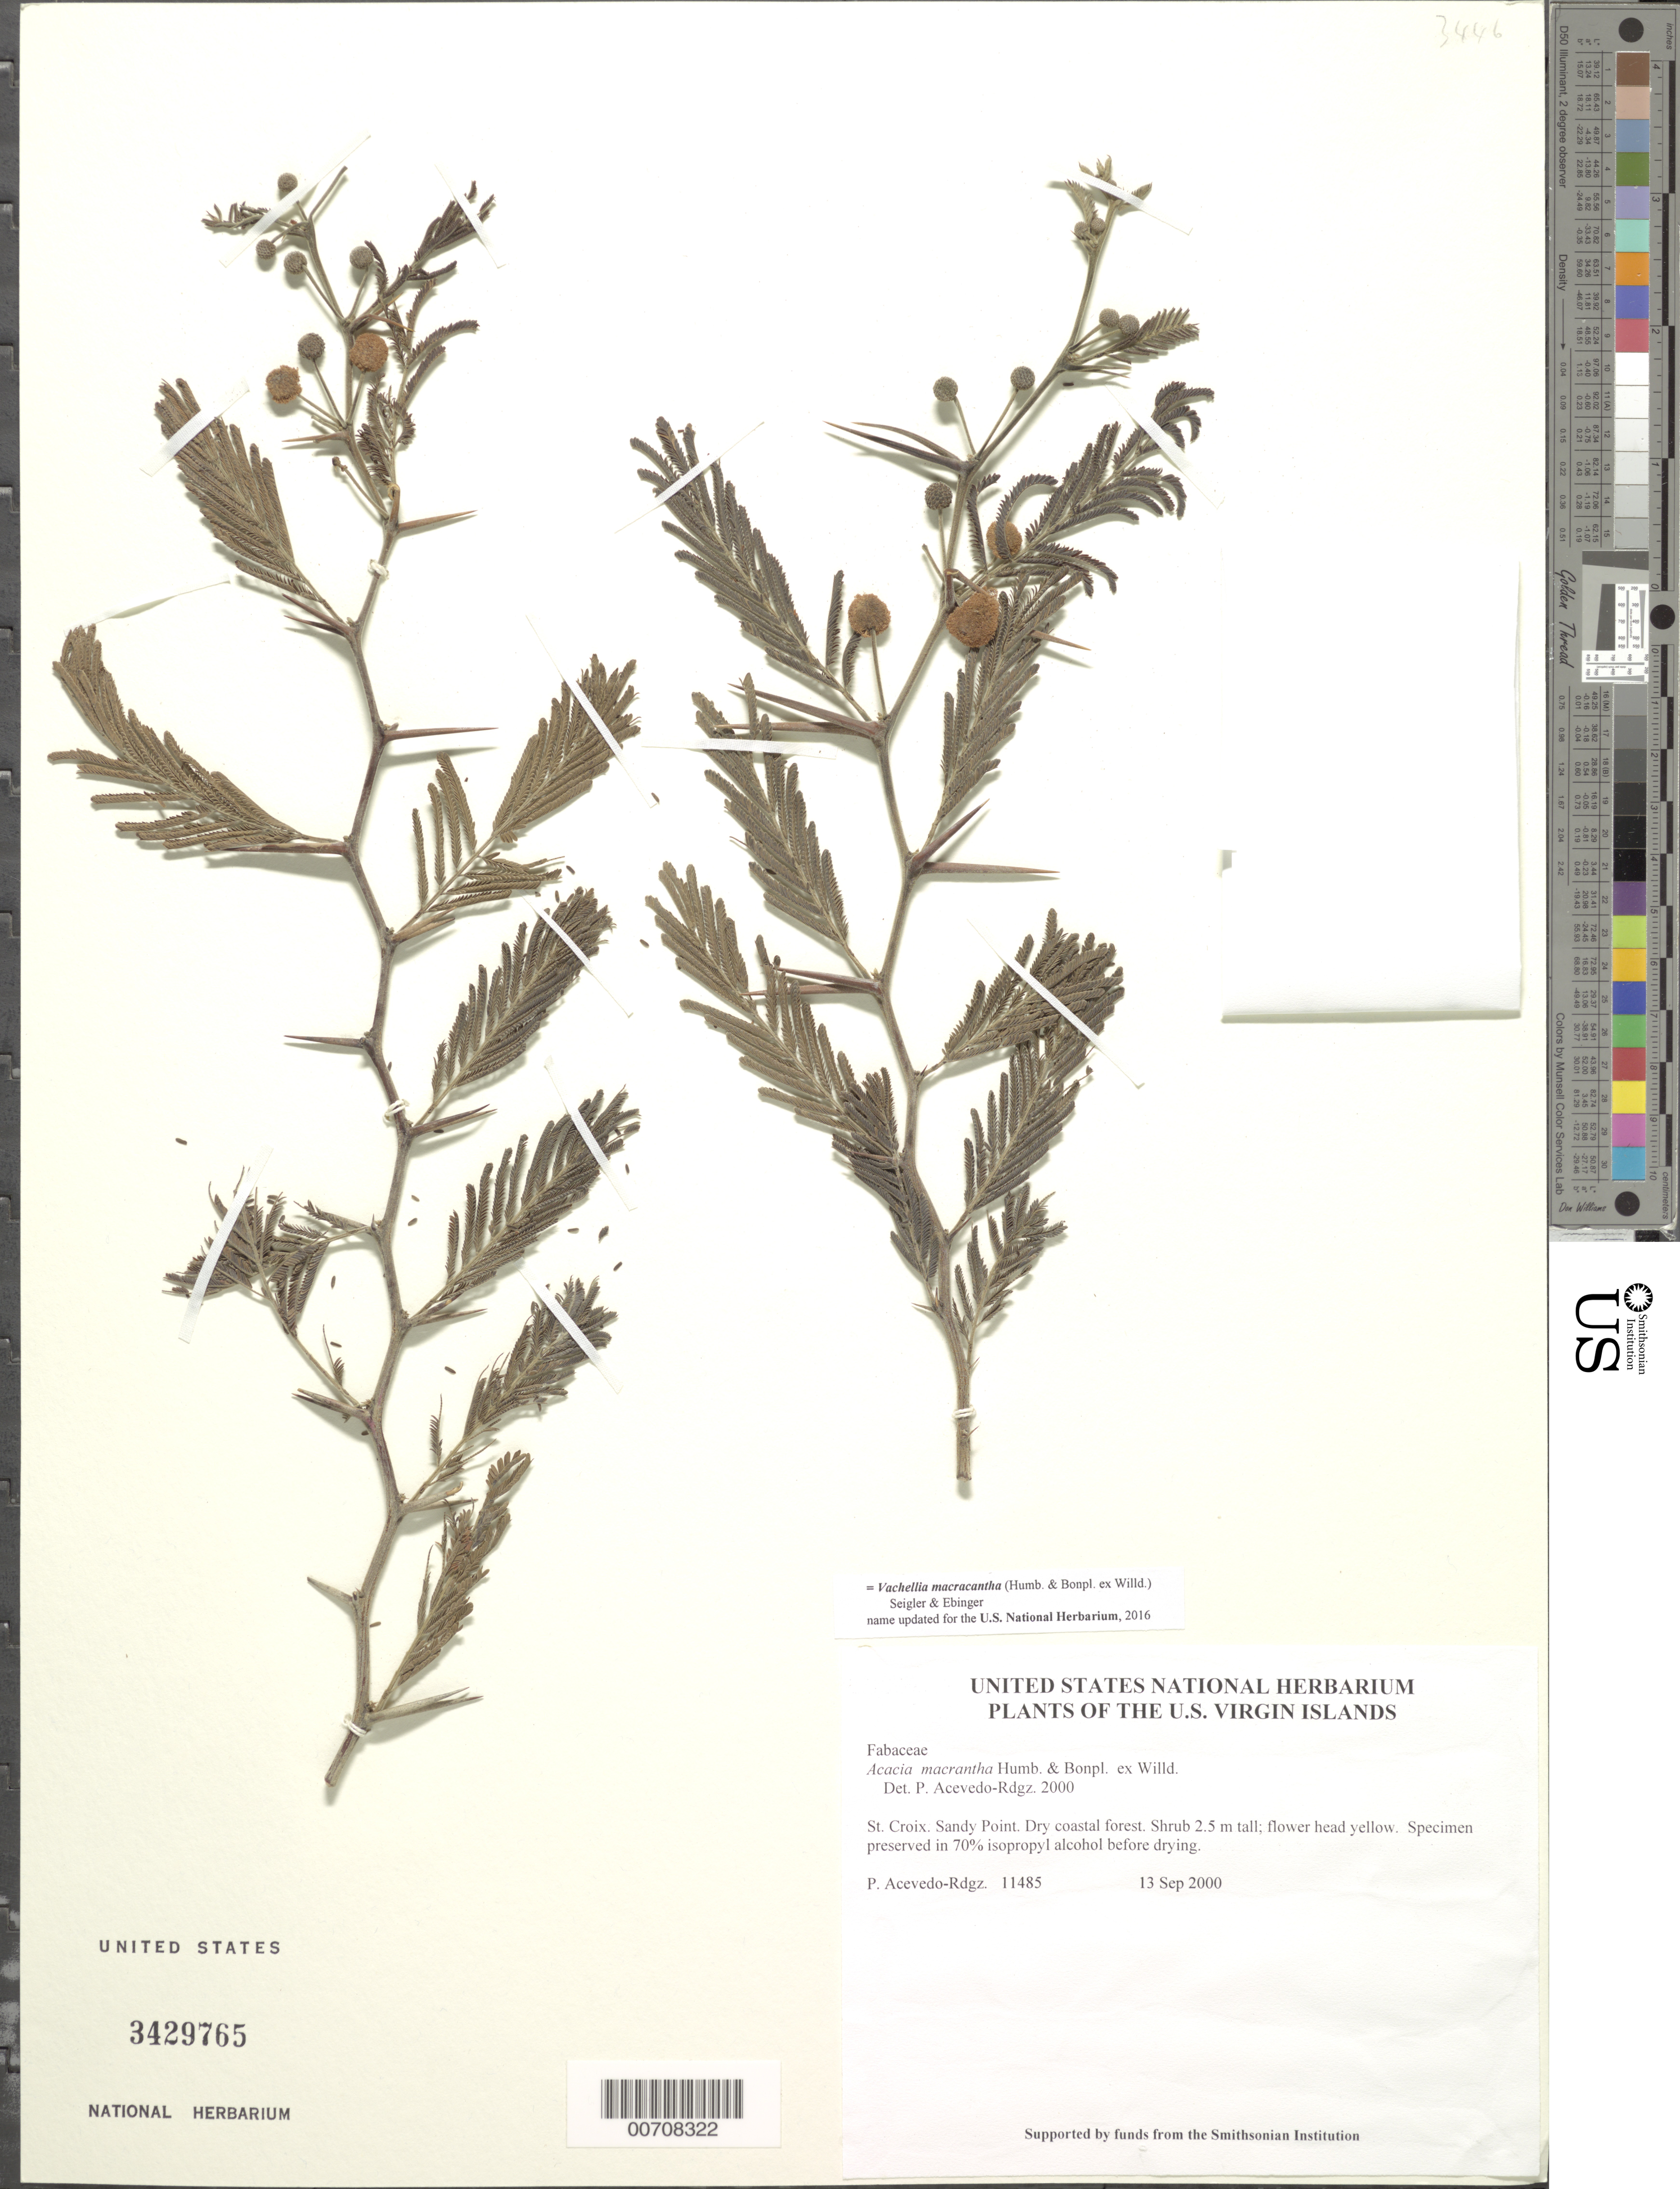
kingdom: Plantae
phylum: Tracheophyta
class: Magnoliopsida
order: Fabales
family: Fabaceae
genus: Vachellia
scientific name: Vachellia macracantha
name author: (Humb. & Bonpl. ex Willd.) Seigler & Ebinger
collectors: P. Acevedo-Rodr.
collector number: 11485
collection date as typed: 13 Sep 2000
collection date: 2000-09-13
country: U.S. Virgin Islands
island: St. Croix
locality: Sandy Point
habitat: Dry coastal forest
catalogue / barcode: US 3429765